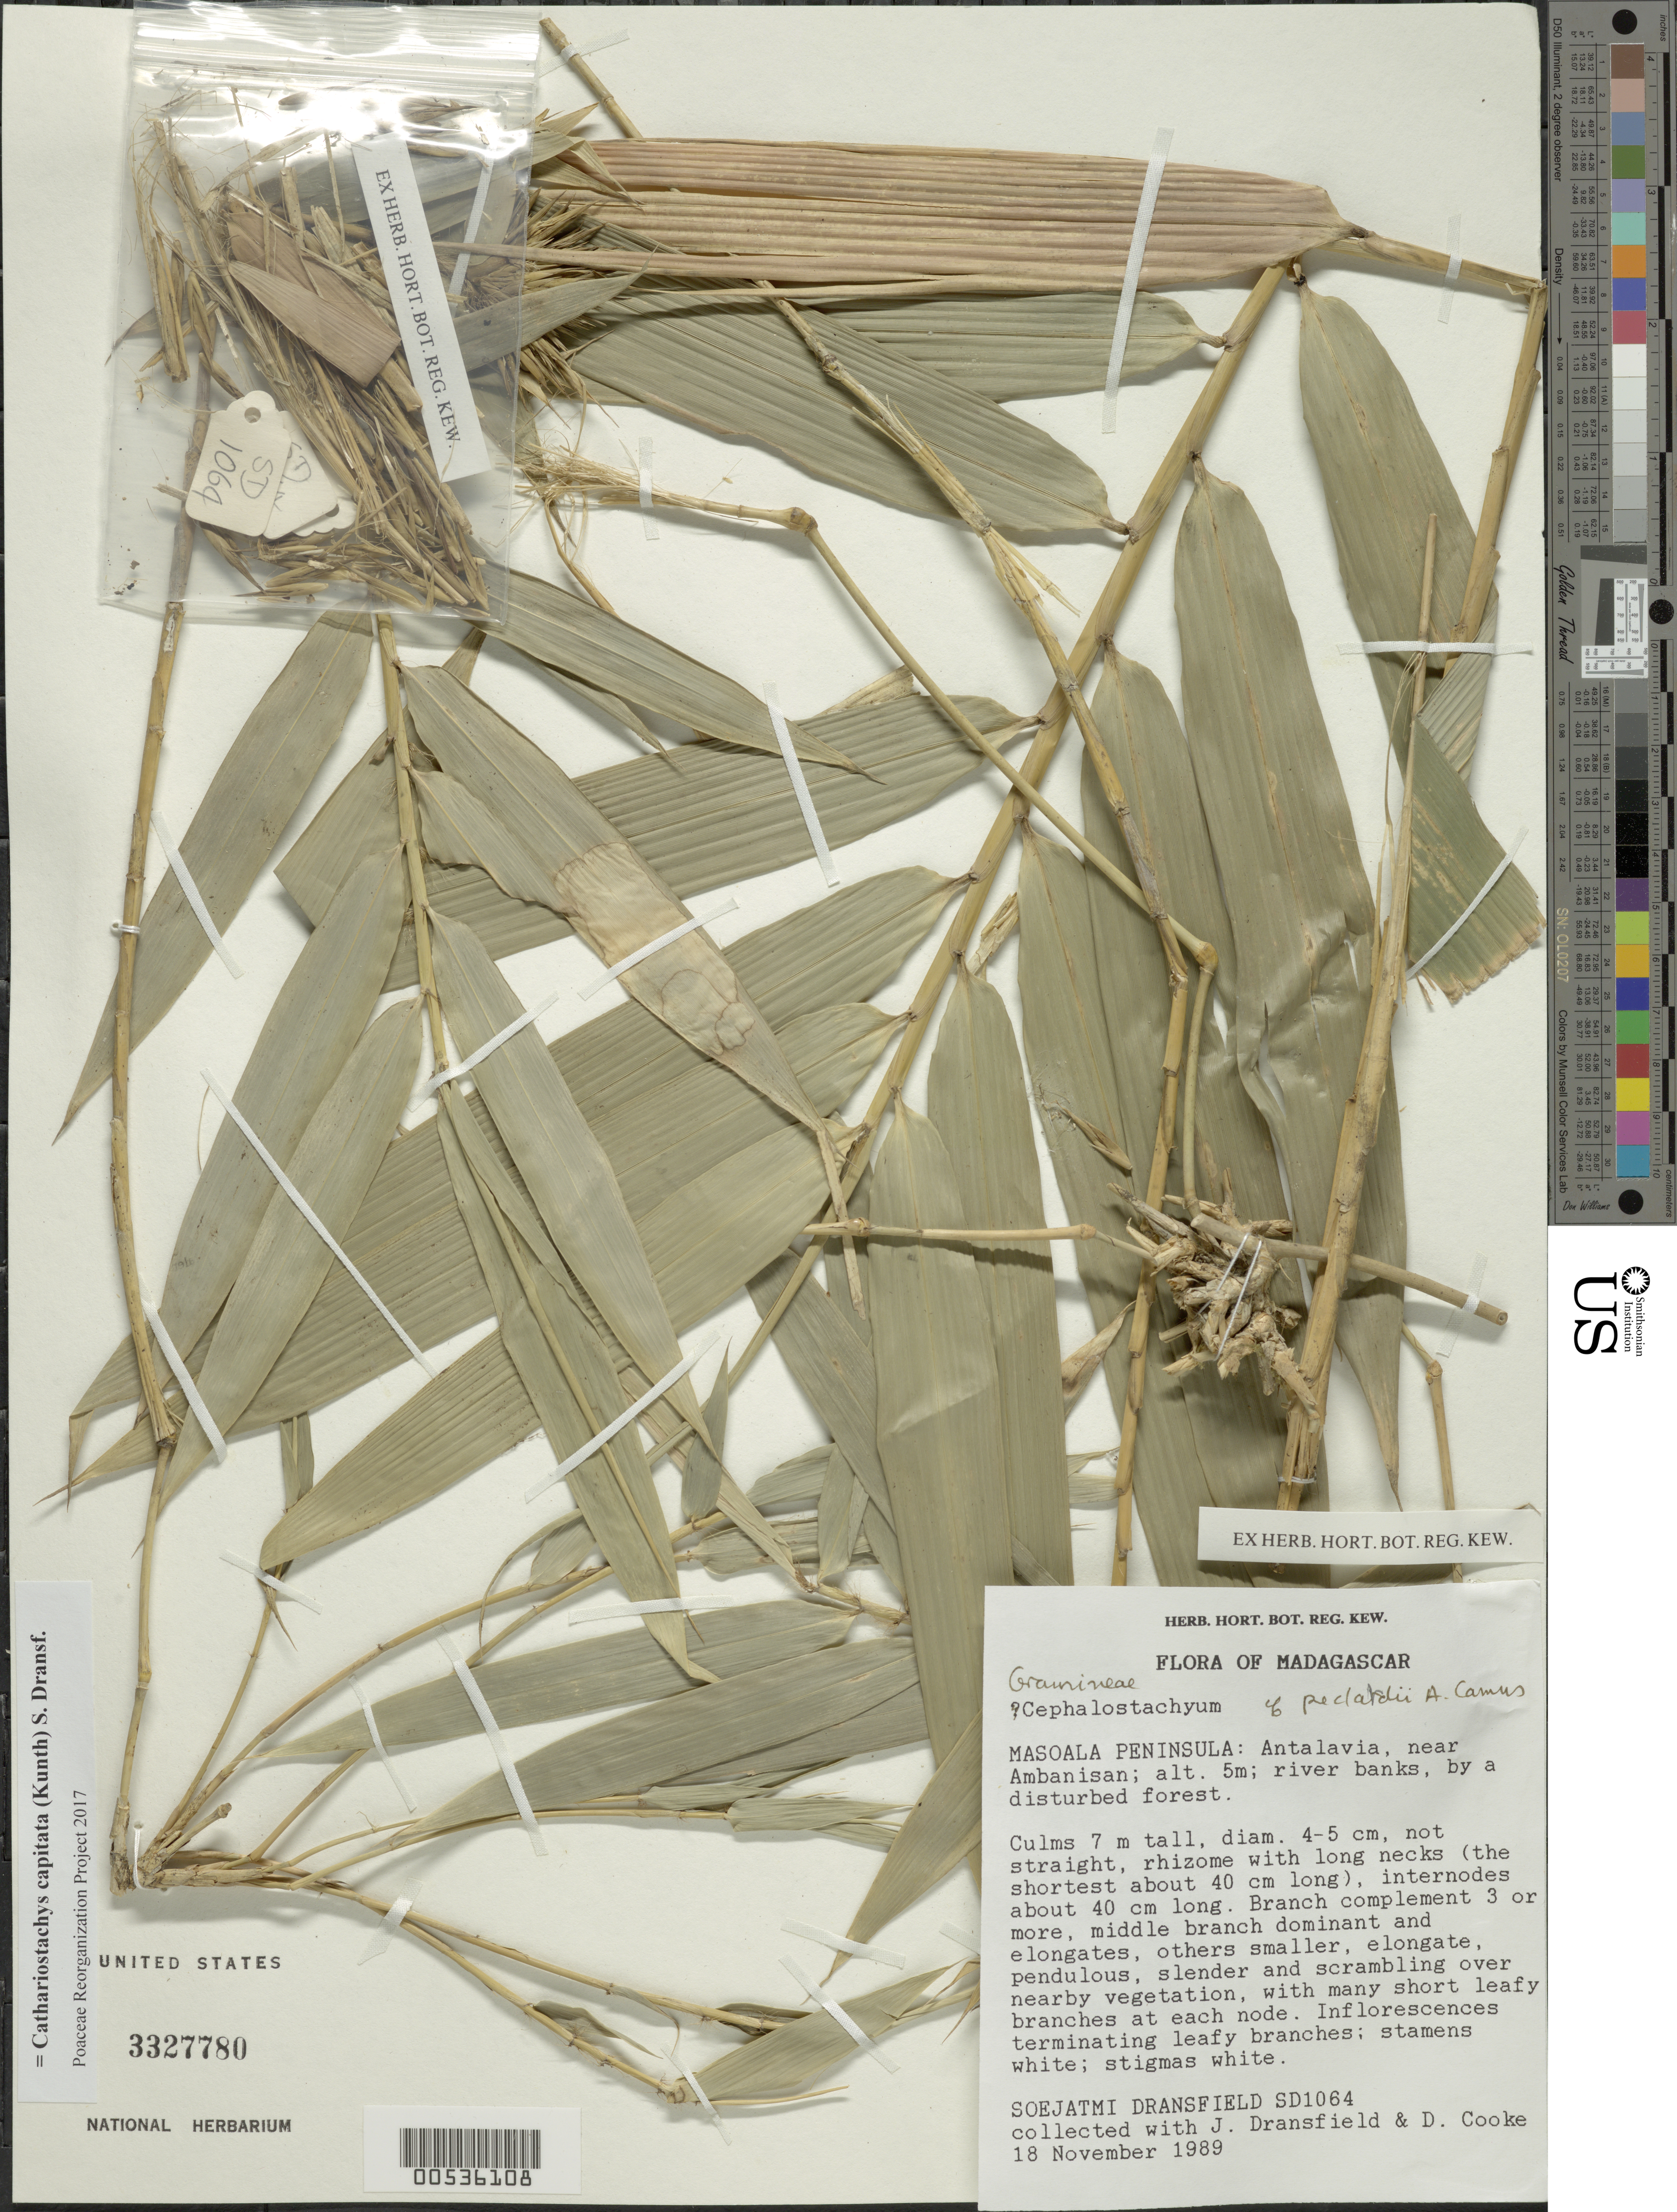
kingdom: Plantae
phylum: Tracheophyta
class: Liliopsida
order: Poales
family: Poaceae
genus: Cathariostachys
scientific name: Cathariostachys capitata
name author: (Kunth) S. Dransf.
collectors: S. Dransfield, J. Dransfield & D. Cooke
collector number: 1064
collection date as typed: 18 Nov 1989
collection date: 1989-11-18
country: Madagascar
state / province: Analanjirofo / Sava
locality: Masoala peninsula, antalavia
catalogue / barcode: US 3327780